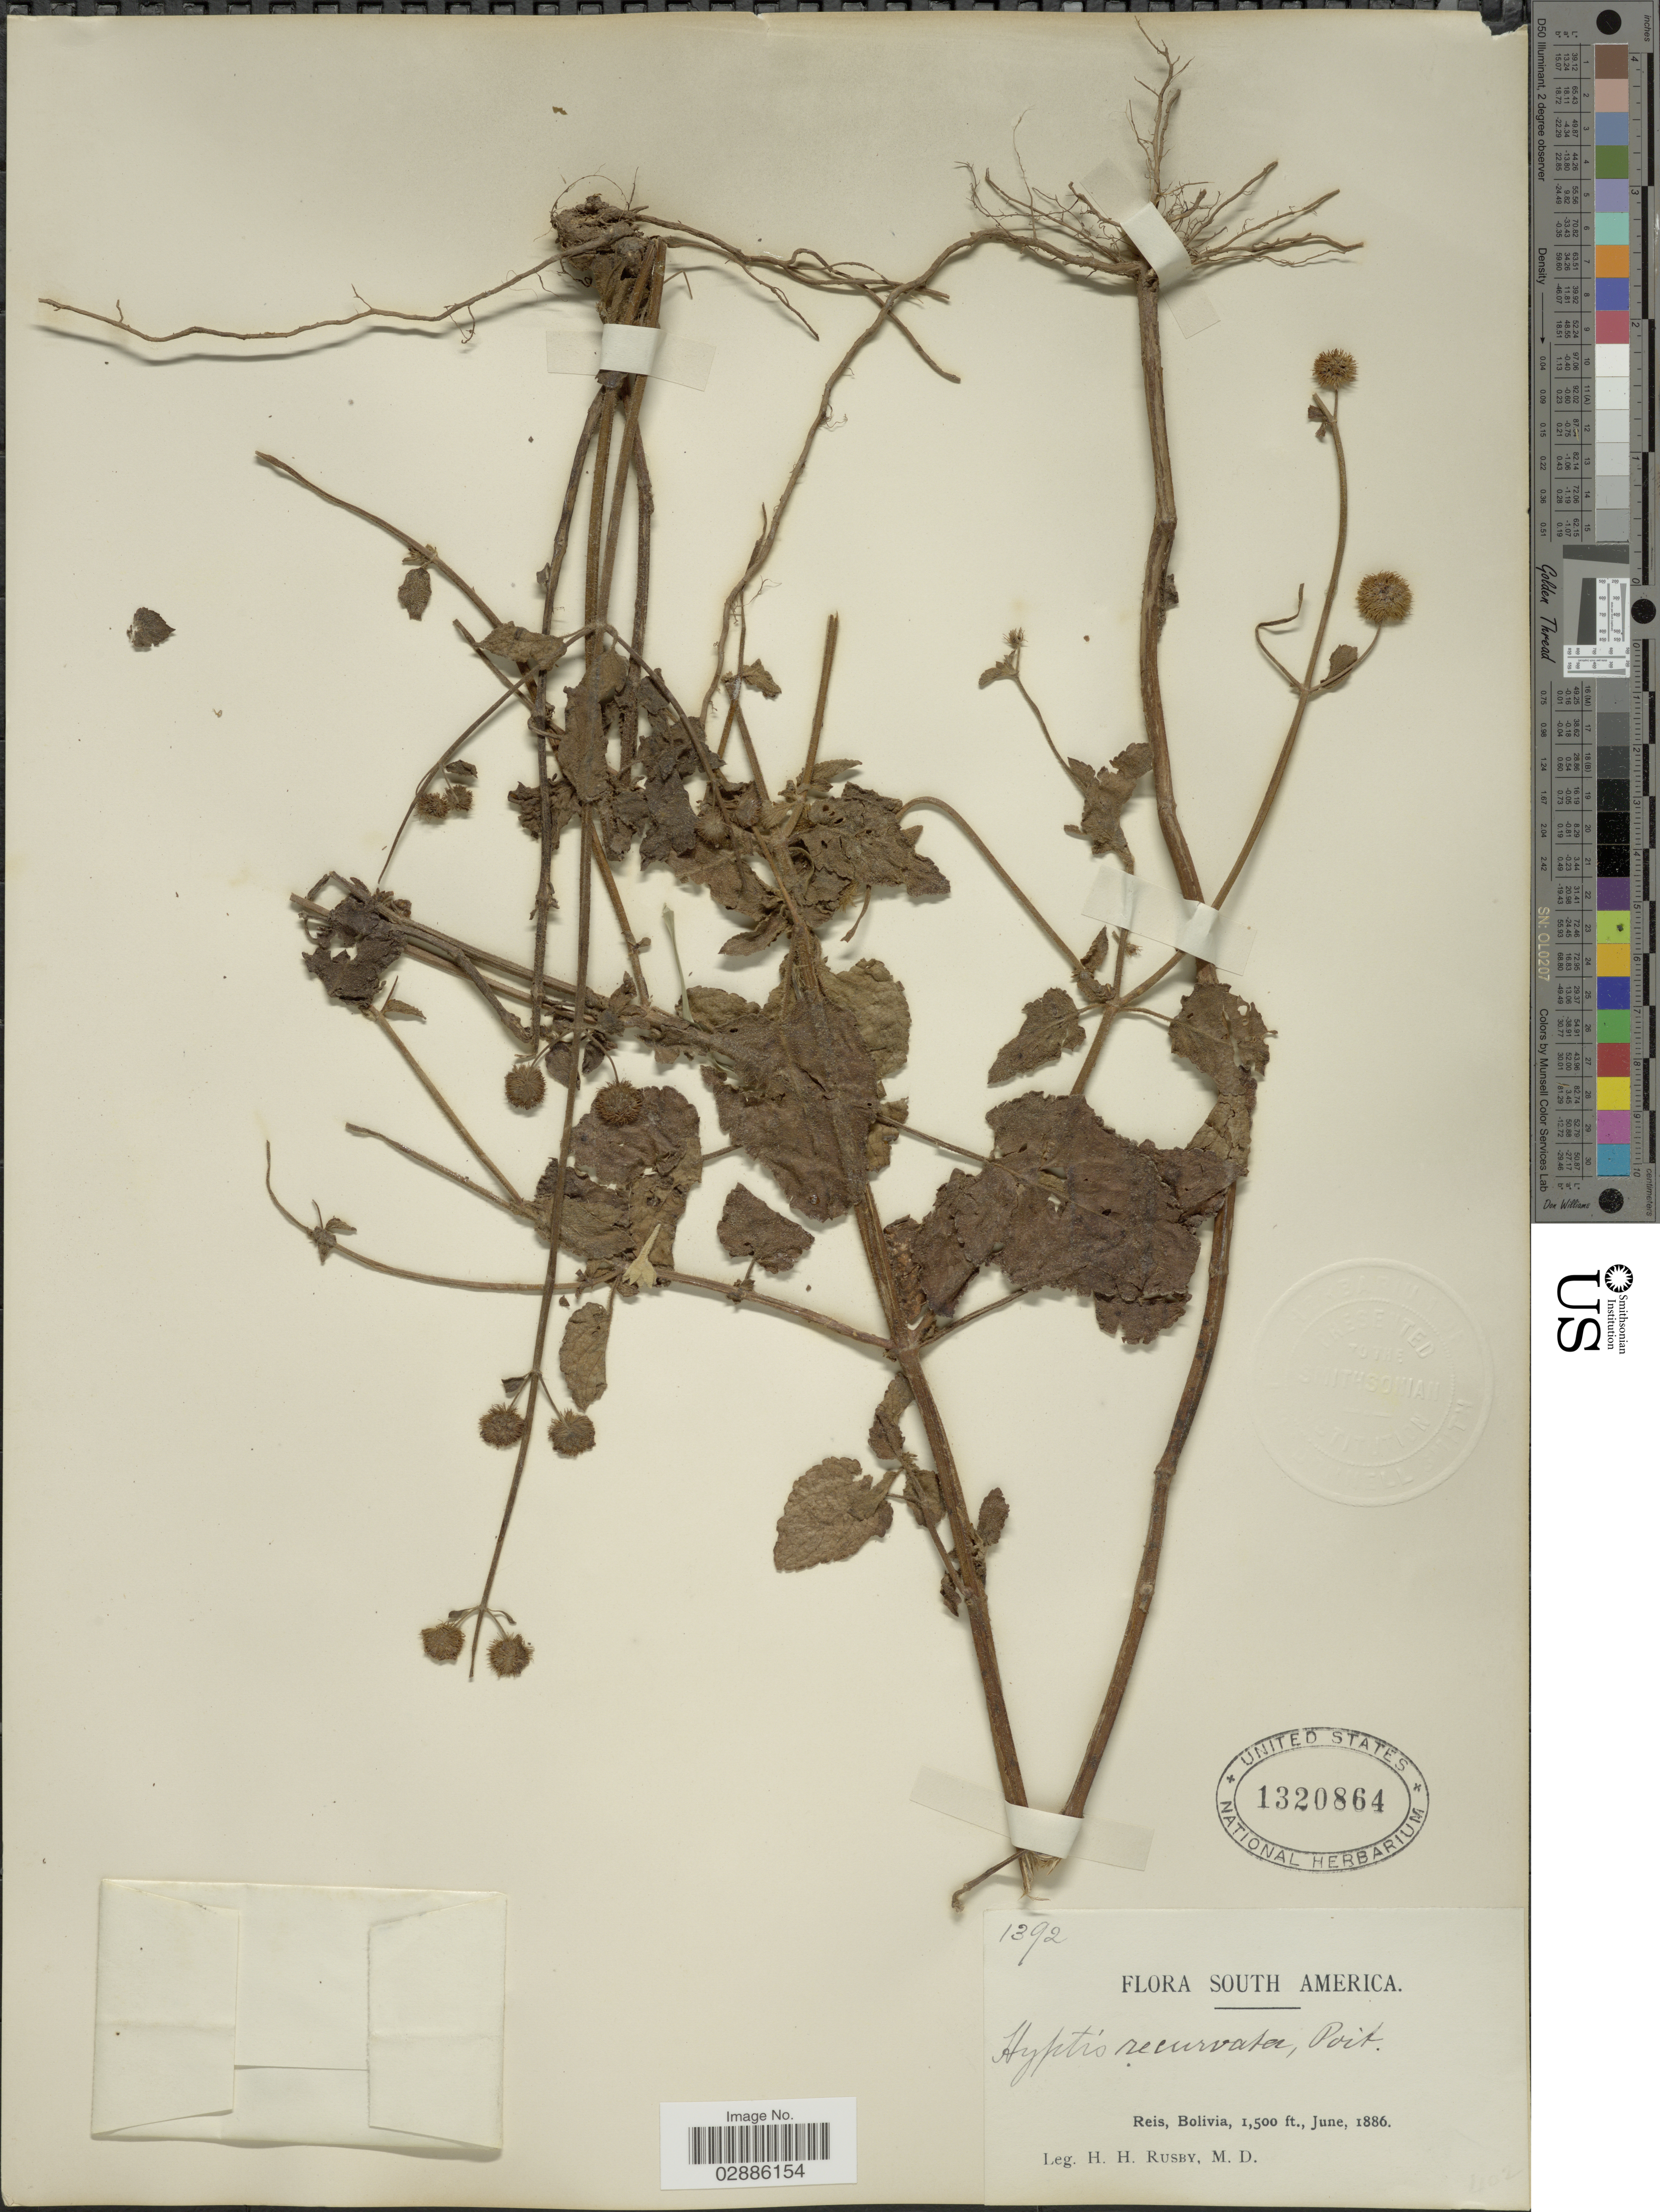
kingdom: Plantae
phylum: Tracheophyta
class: Magnoliopsida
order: Lamiales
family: Lamiaceae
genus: Hyptis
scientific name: Hyptis recurvata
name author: Poit.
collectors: H. H. Rusby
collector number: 1392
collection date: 1886-06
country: Bolivia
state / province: Pando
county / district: Nicolas Suarez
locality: Reis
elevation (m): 457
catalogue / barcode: US 1320864